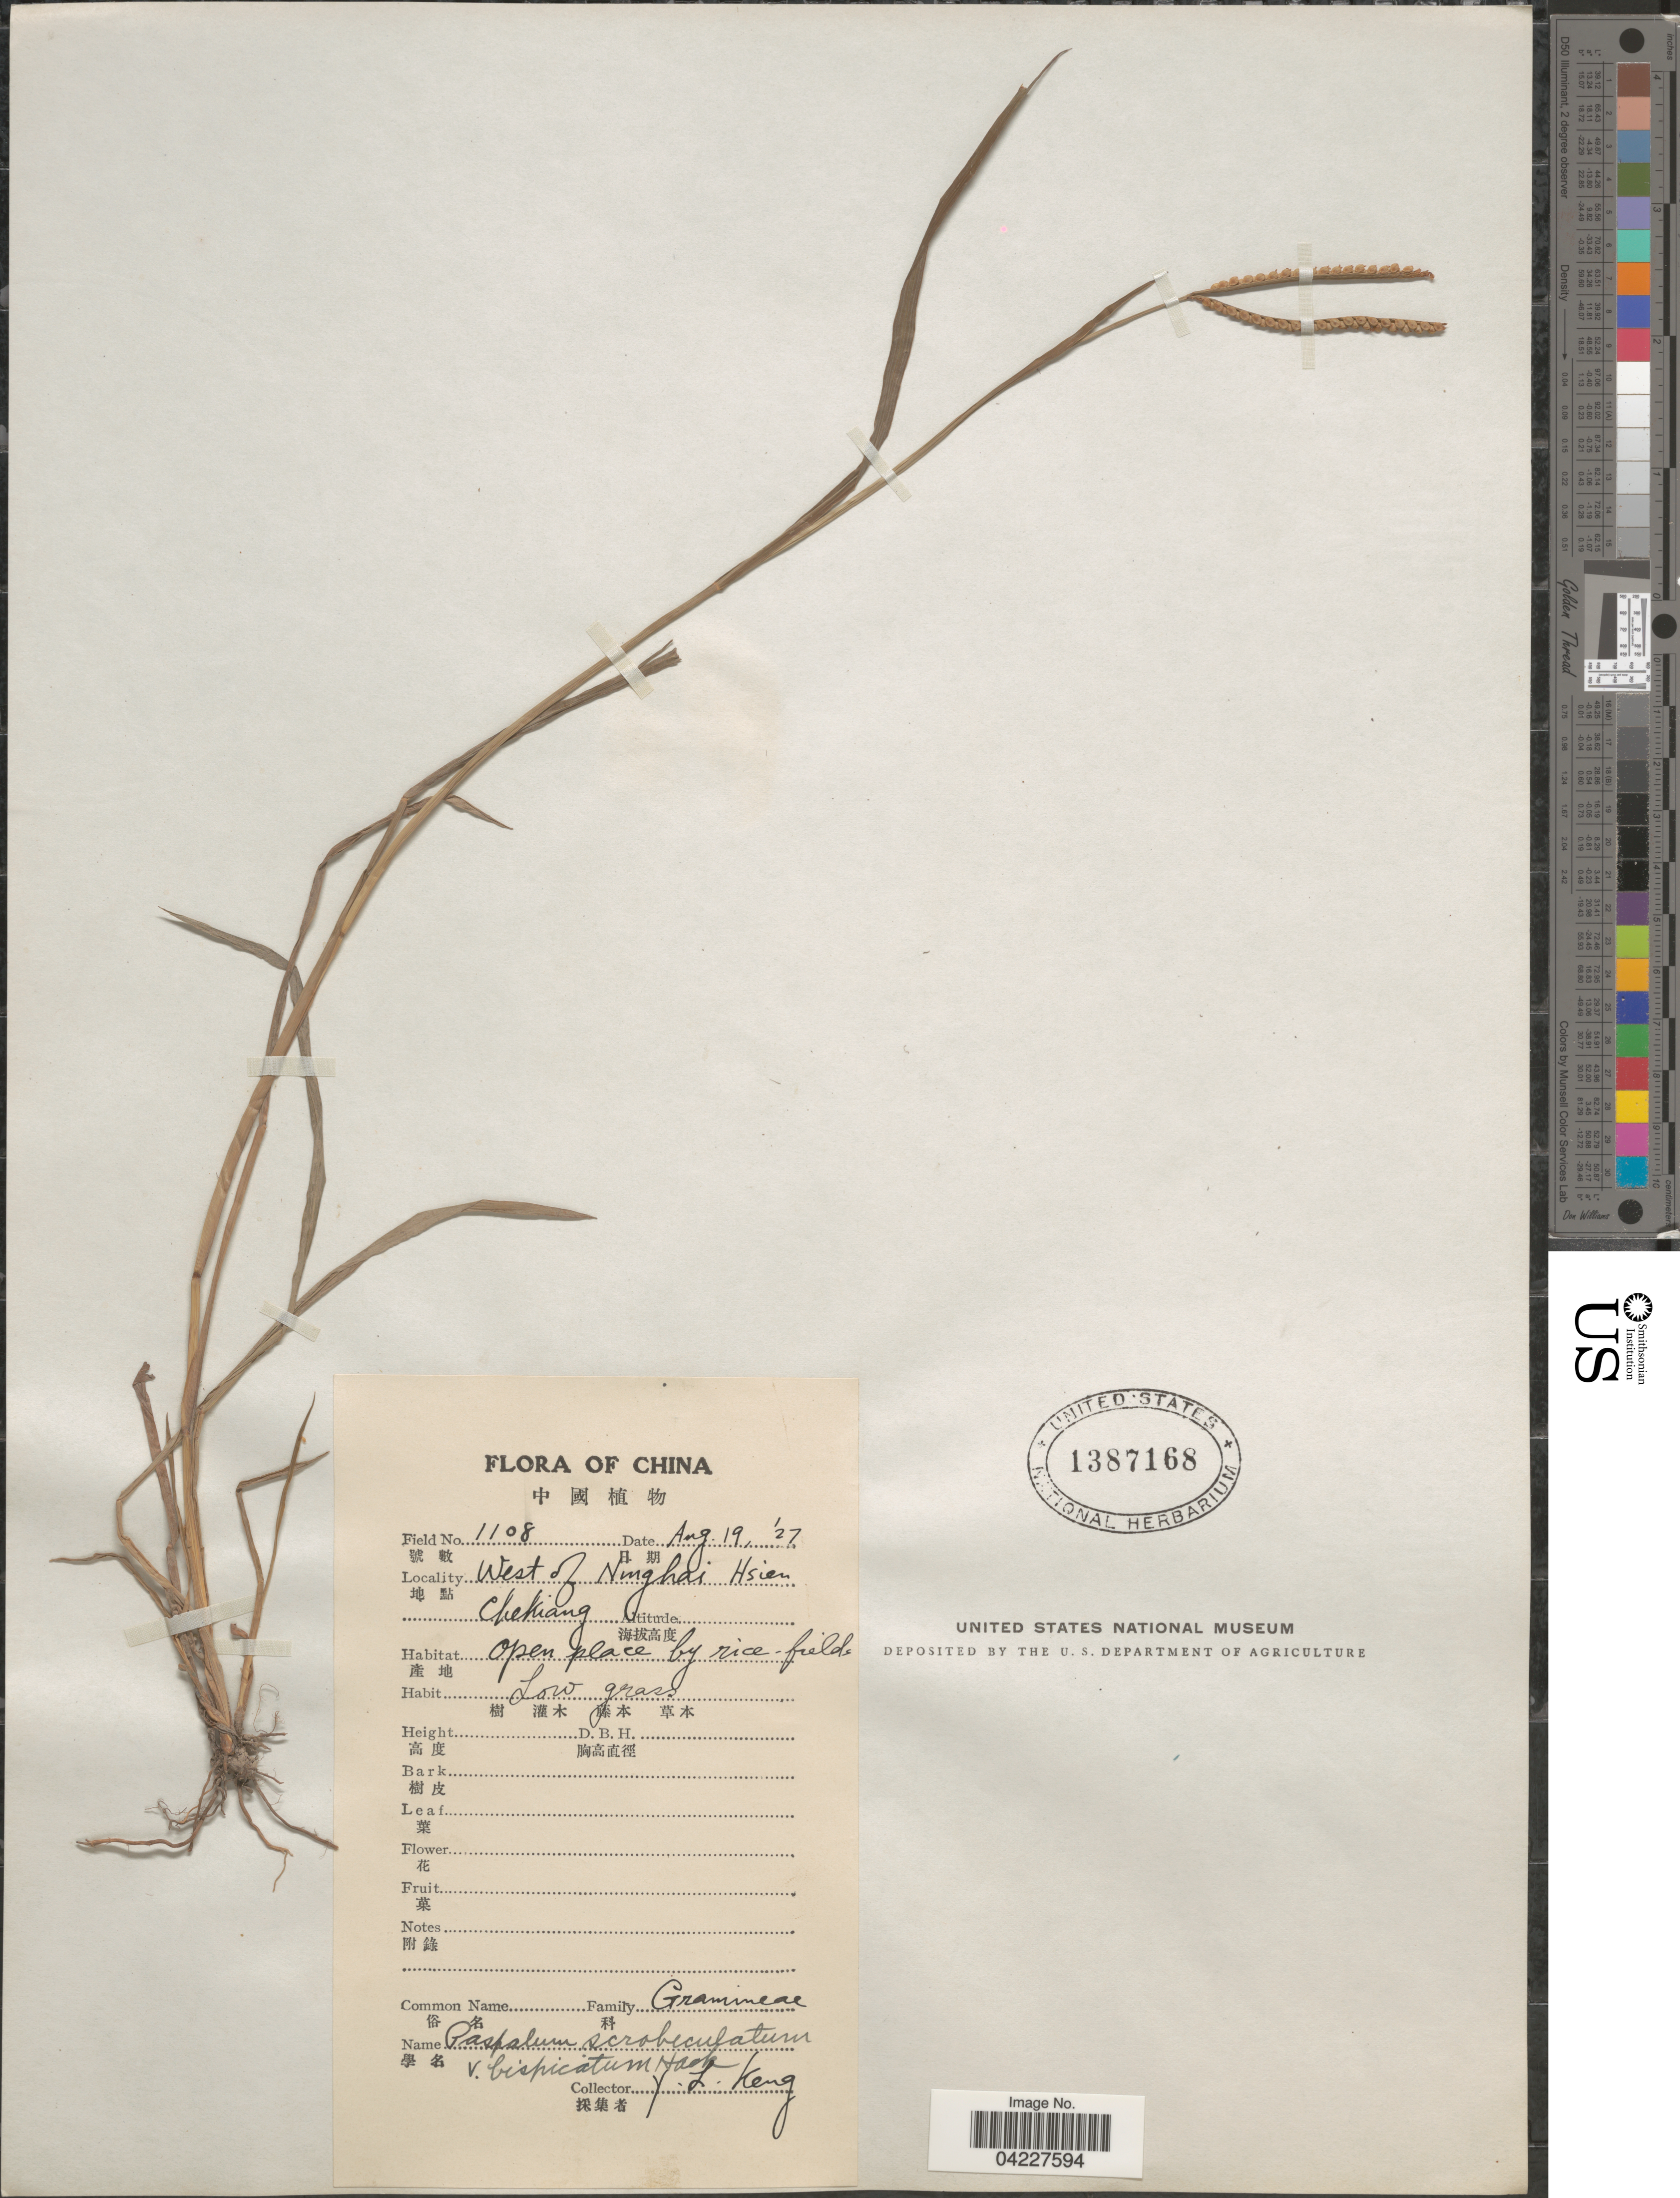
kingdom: Plantae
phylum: Tracheophyta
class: Liliopsida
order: Poales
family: Poaceae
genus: Paspalum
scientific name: Paspalum scrobiculatum var. bispicatum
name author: Hack. ex Merr.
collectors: Y. L. Keng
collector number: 1108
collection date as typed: Transcribed d/m/y: 19/8/27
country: China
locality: West of Ninghi Hsien. Chekiang.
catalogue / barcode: US 1387168